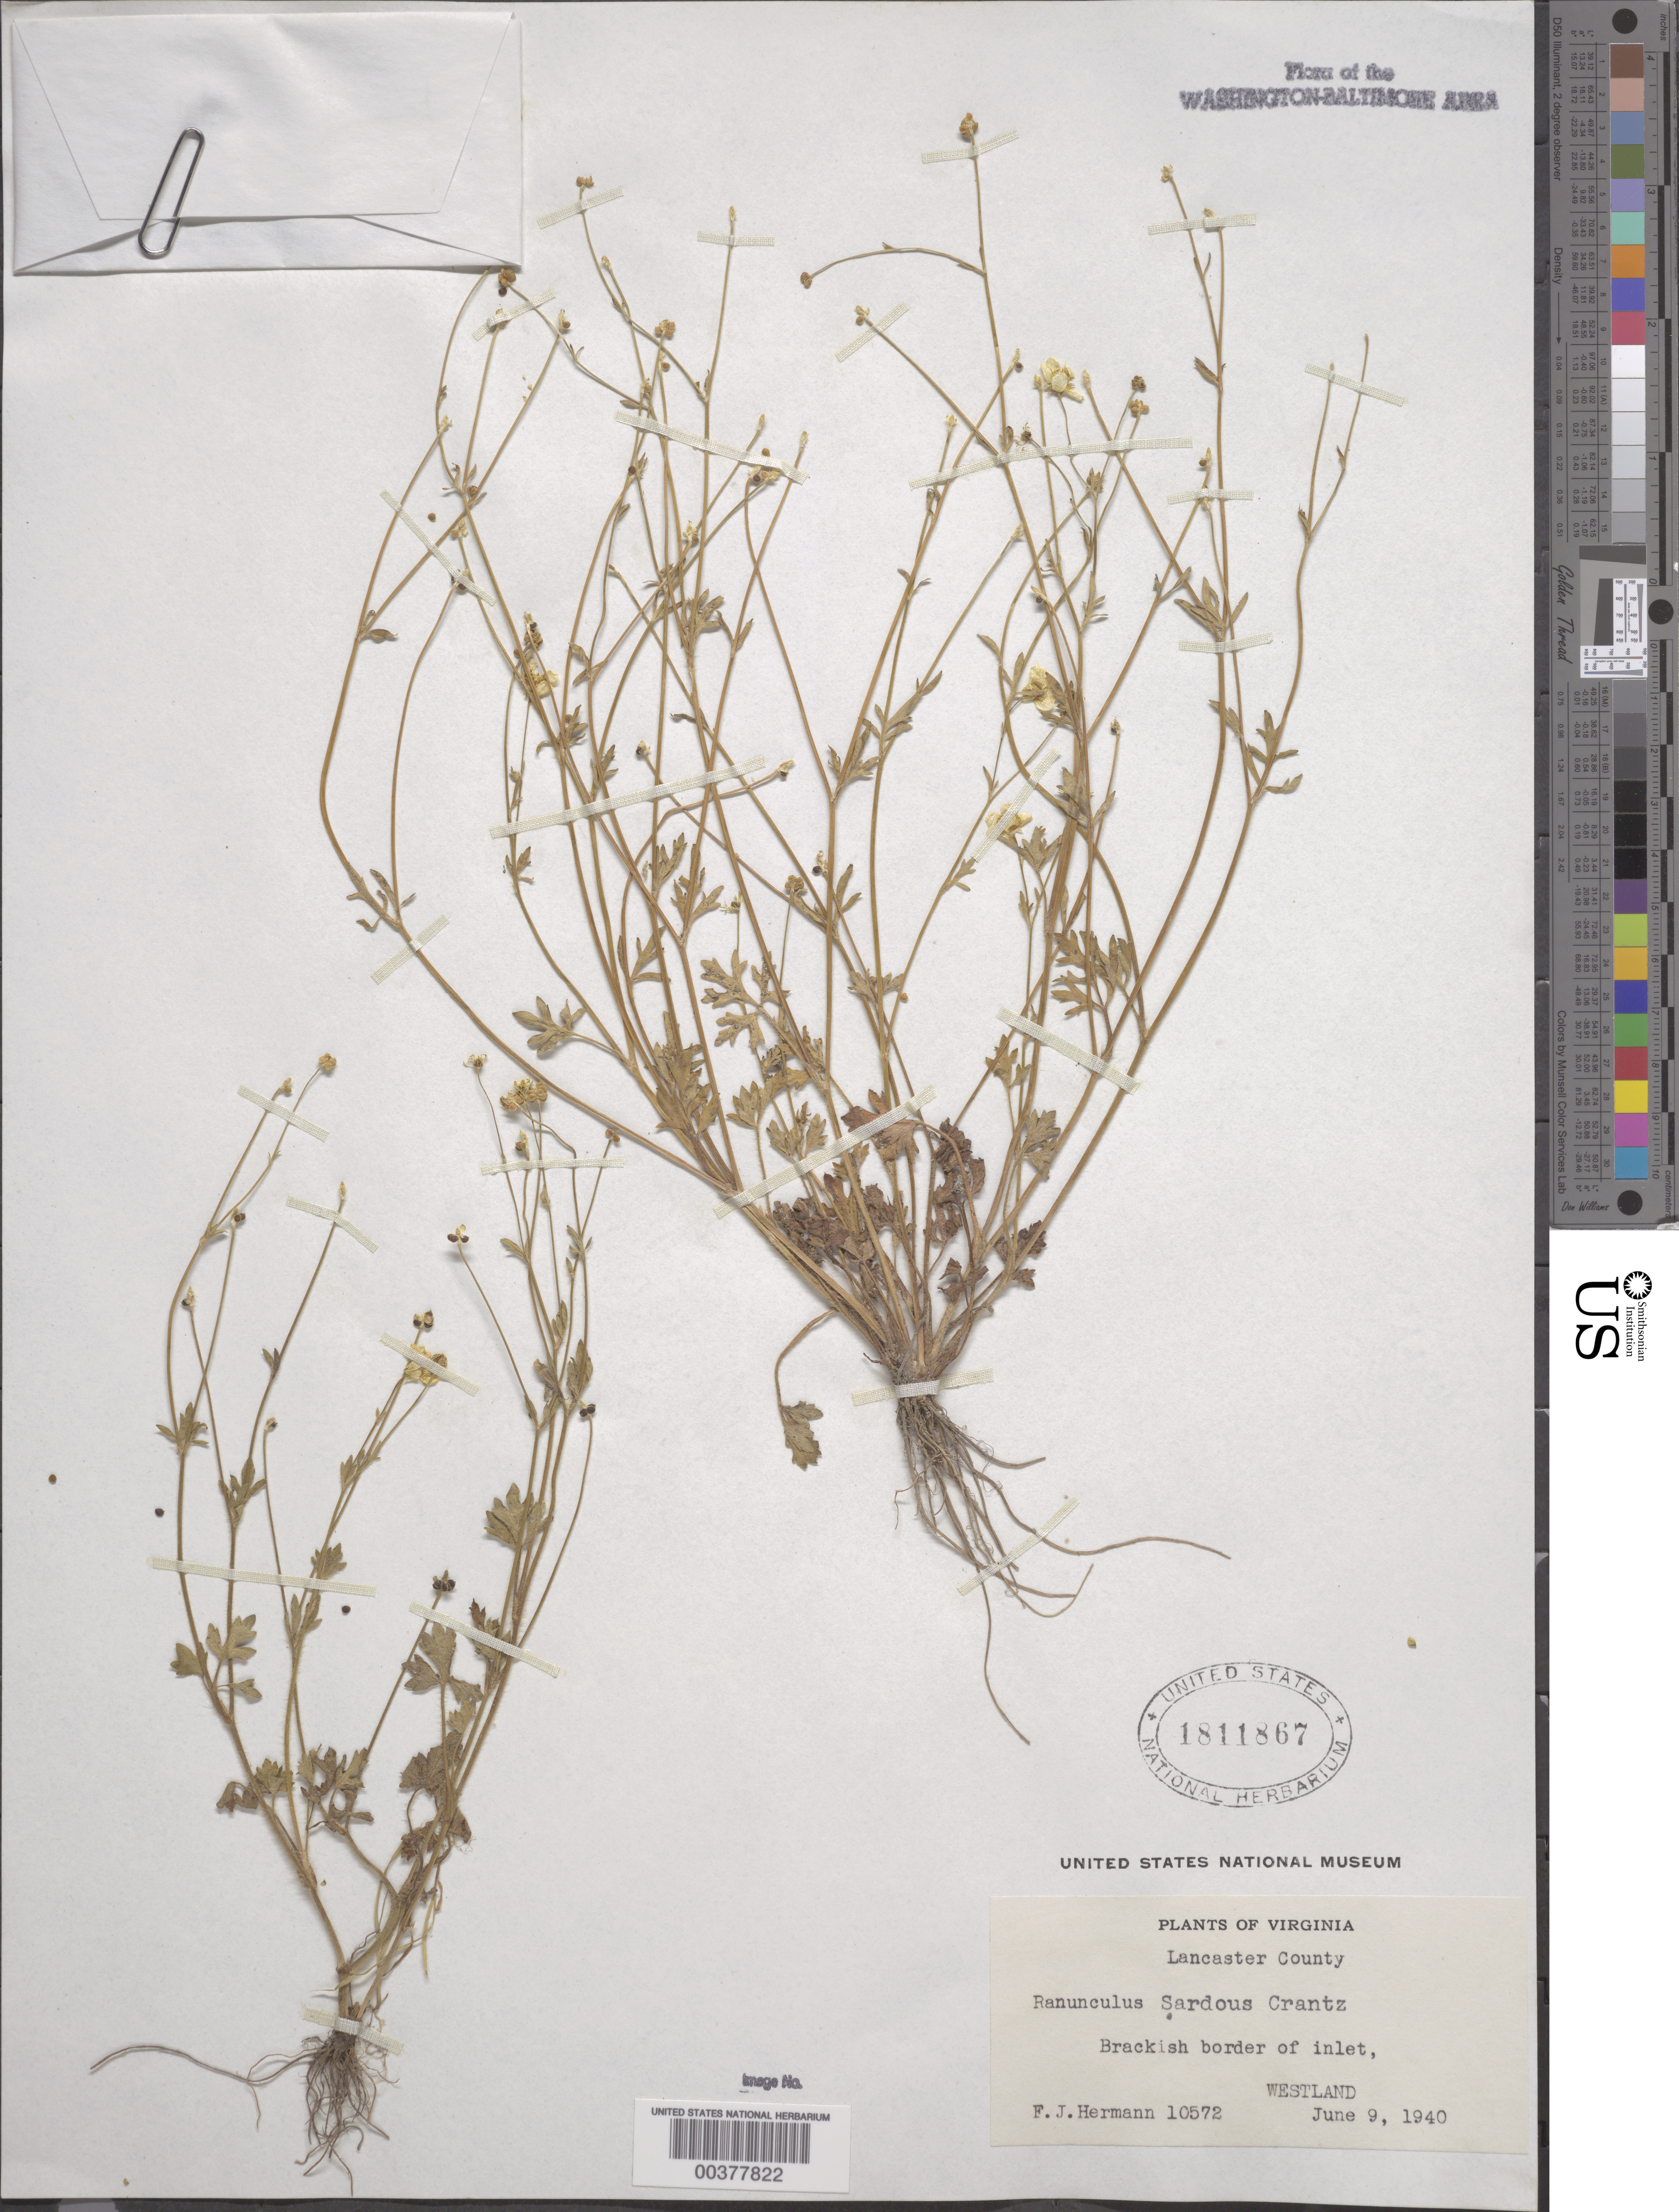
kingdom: Plantae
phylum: Tracheophyta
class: Magnoliopsida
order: Ranunculales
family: Ranunculaceae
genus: Ranunculus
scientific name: Ranunculus sardous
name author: Crantz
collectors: F. J. Hermann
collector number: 10572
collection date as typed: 09 Jun 1940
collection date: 1940-06-09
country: United States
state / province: Virginia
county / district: Lancaster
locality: Westland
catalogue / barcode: US 1811867